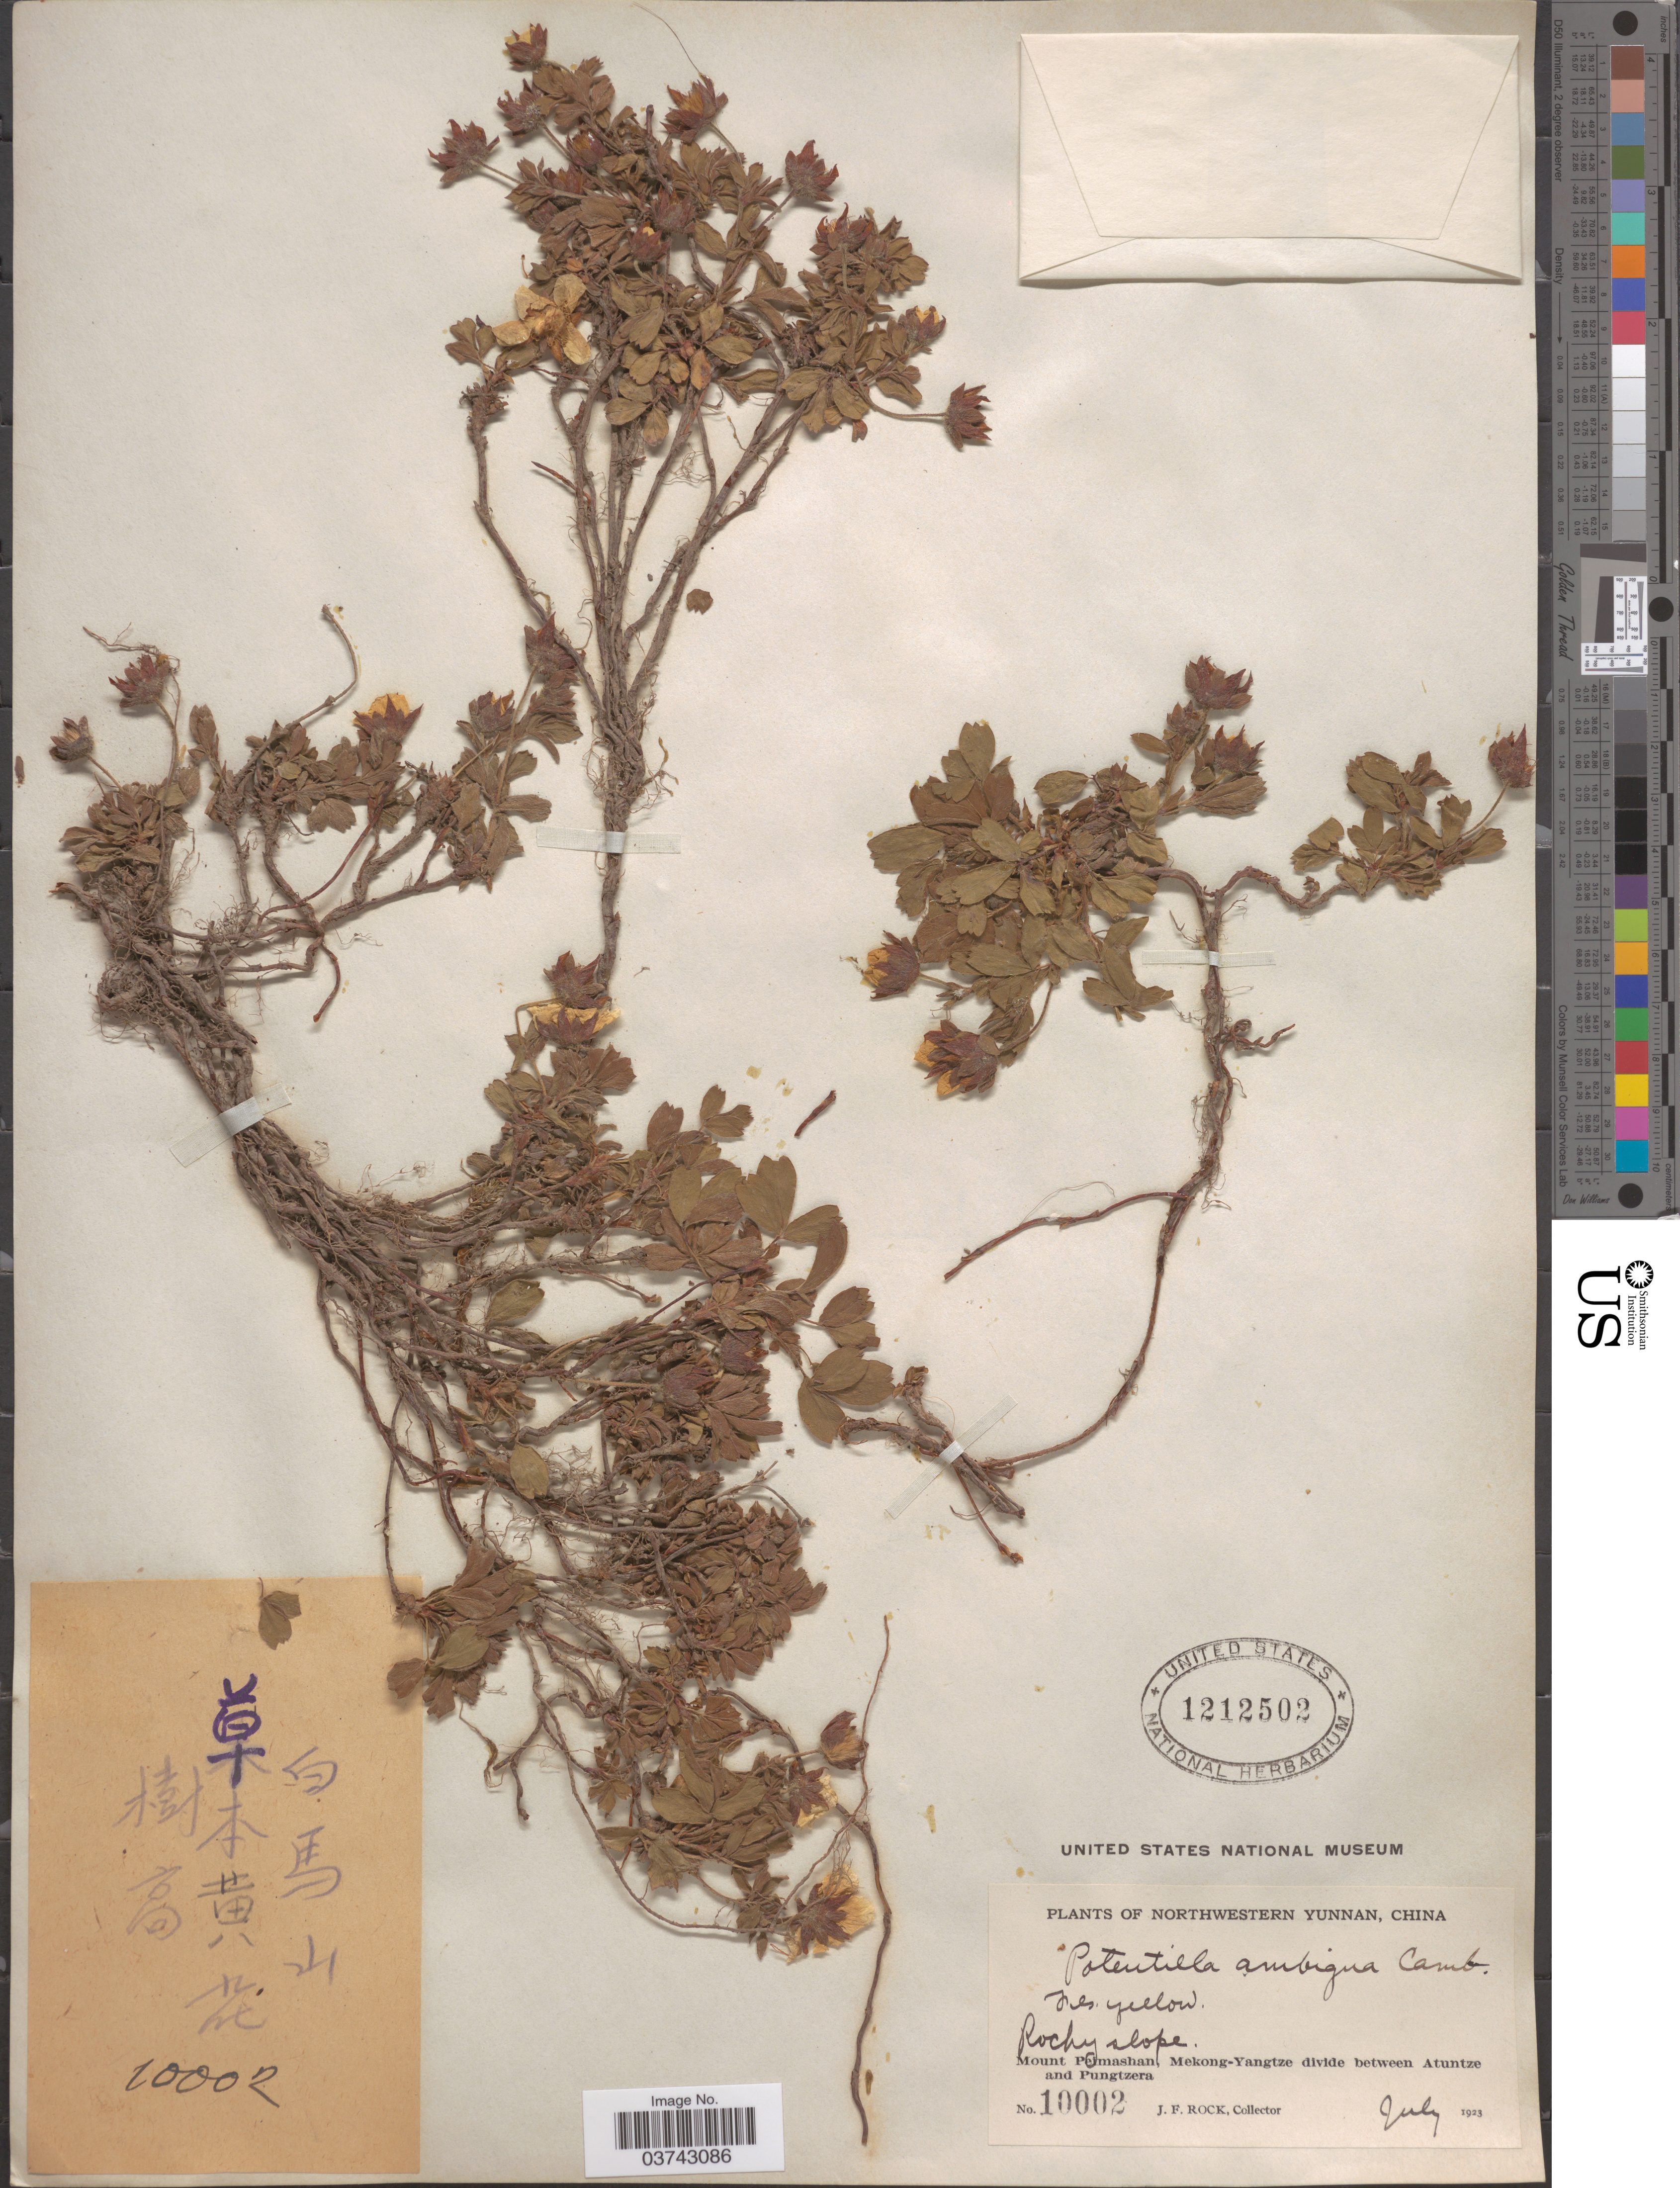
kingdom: Plantae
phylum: Tracheophyta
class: Magnoliopsida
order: Rosales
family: Rosaceae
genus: Potentilla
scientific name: Potentilla ambigua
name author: Gaudin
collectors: J. Rock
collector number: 10002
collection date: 1923-07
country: China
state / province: Yunnan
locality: Northwestern Yunnan. Rocky slope. Mount Peimashan, Mekong-Yangtze divide between Atuntze and Pungtzera.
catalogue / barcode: US 1212502